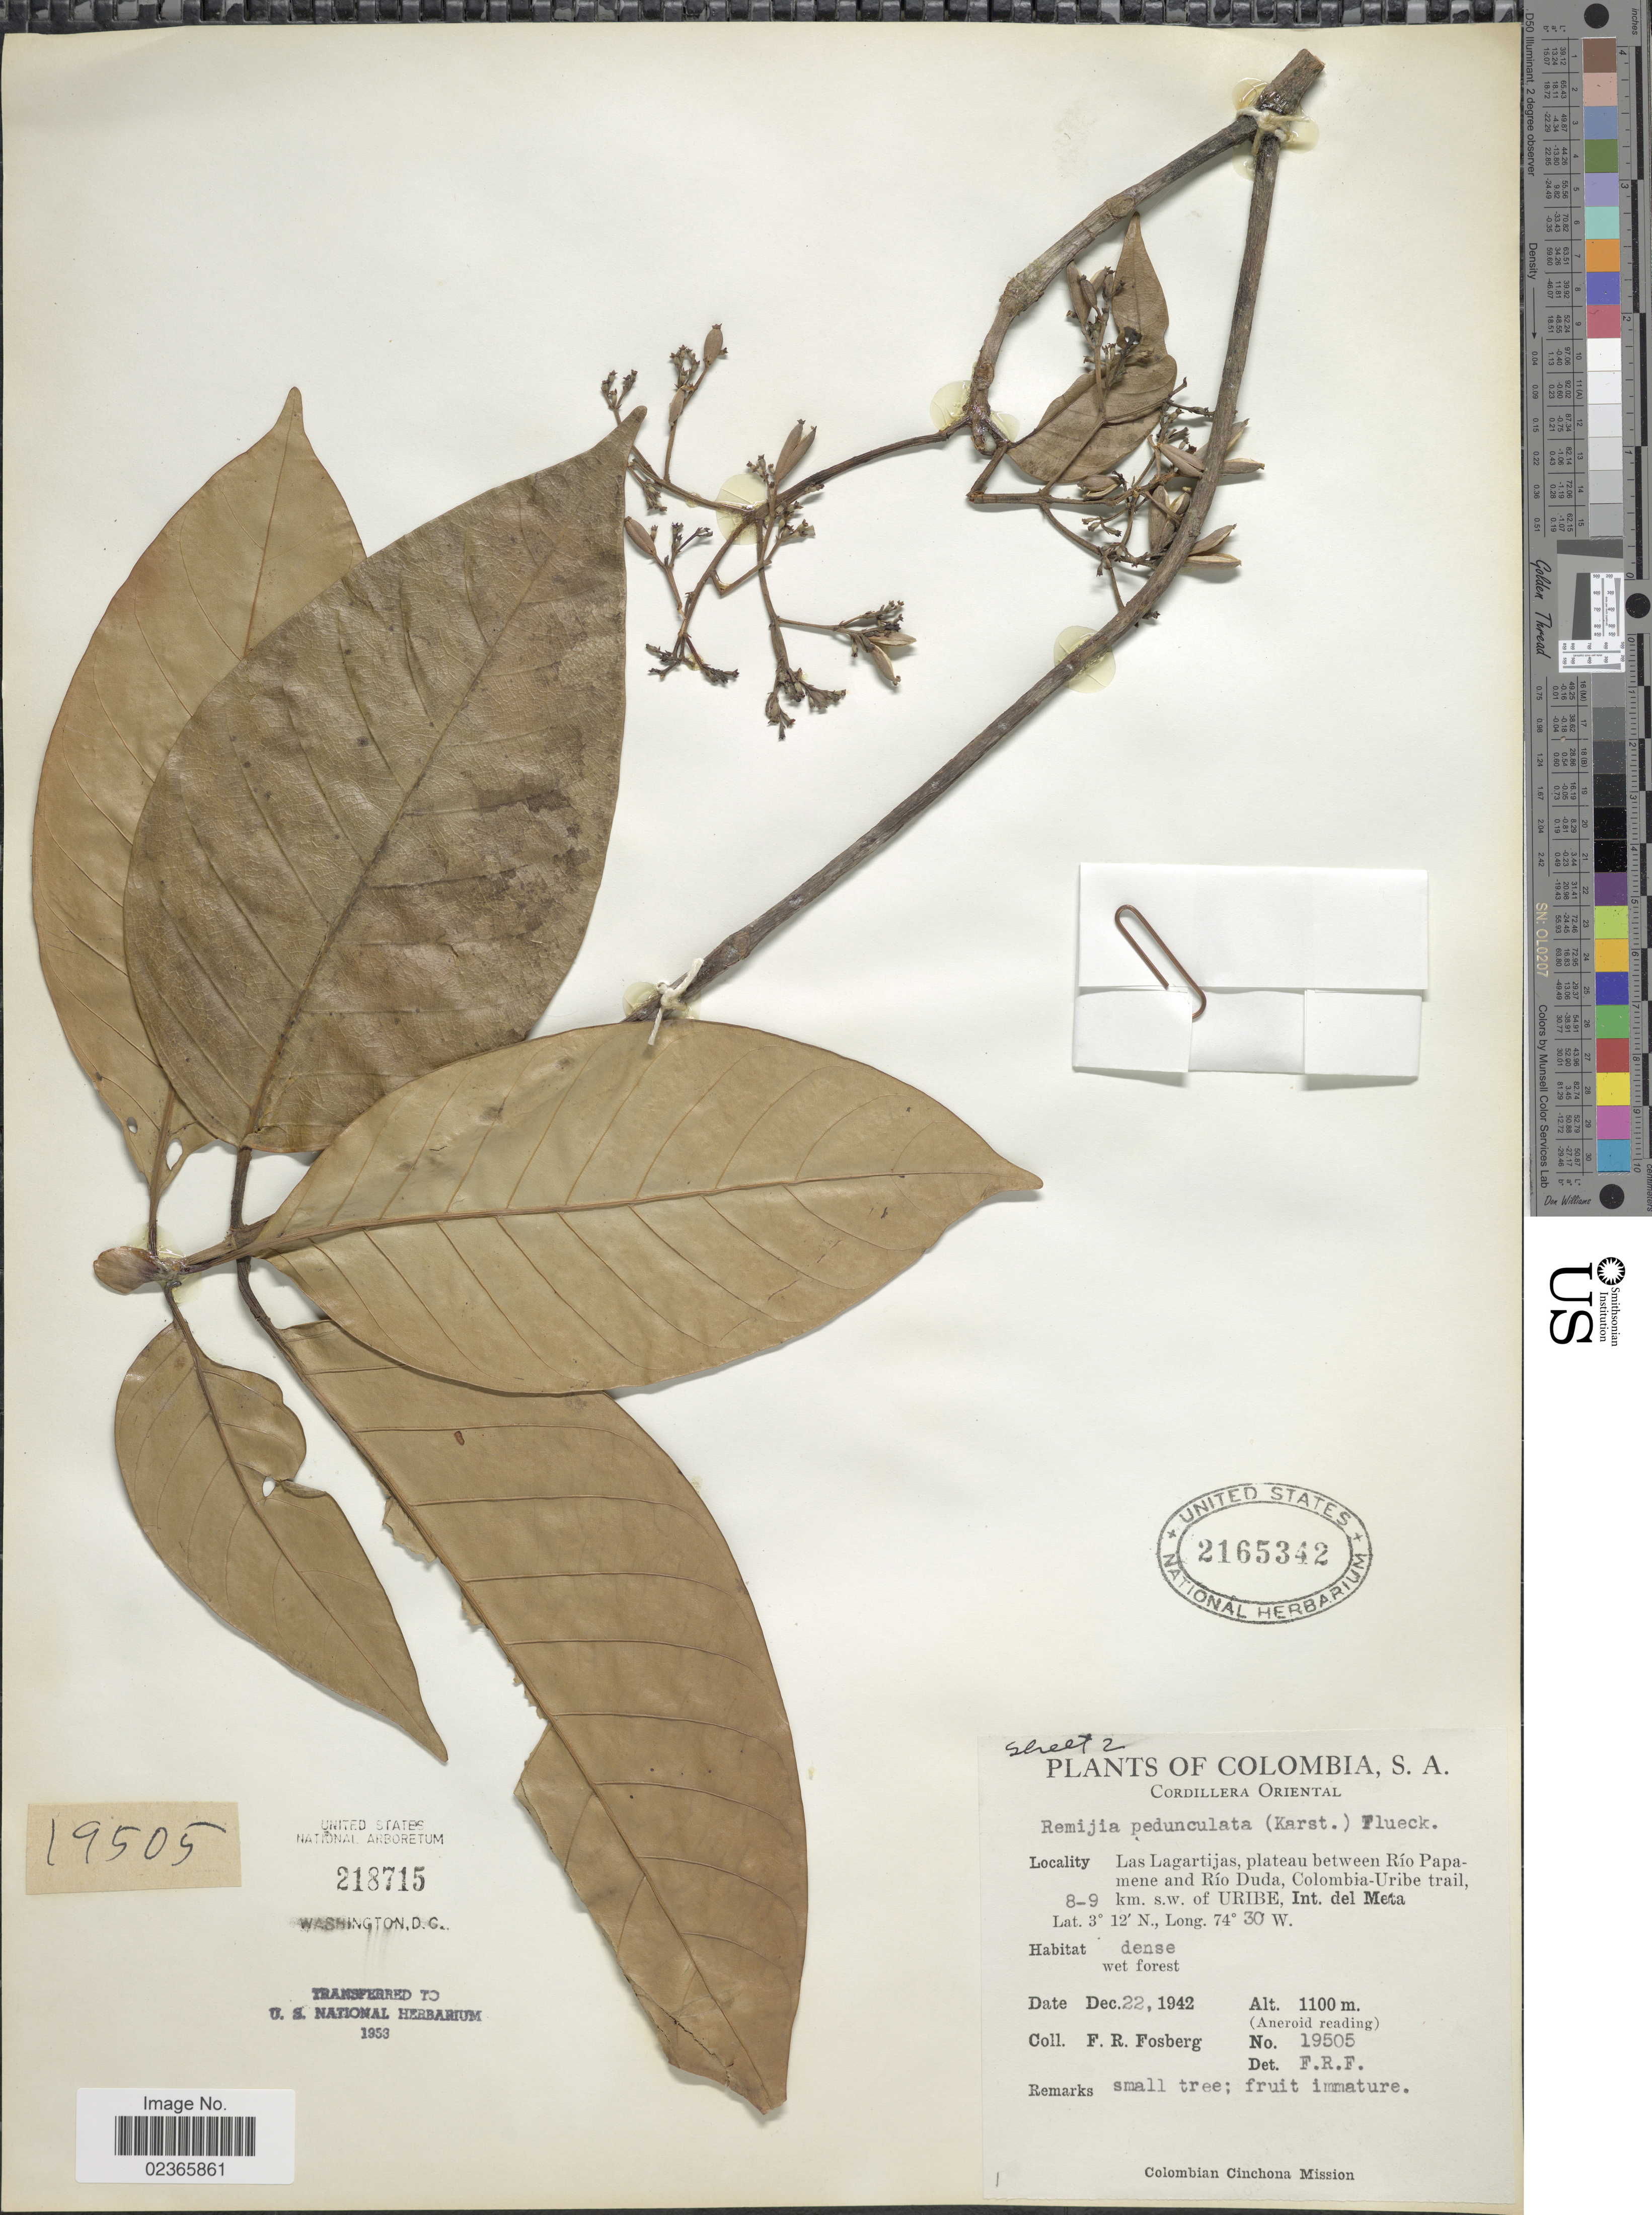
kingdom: Plantae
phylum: Tracheophyta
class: Magnoliopsida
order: Gentianales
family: Rubiaceae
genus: Remijia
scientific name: Remijia pedunculata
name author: (H. Karst.) Fluck.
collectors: F. R. Fosberg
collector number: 19505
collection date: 1942-12-22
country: Colombia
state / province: Meta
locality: Cordillera Oriental, Las Lagartijas, plateau between Rio Papamene and Rio Duda, Colombia-Uribe trail, 8-9 km. s.w. of Uribe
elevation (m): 1100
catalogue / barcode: US 2165342